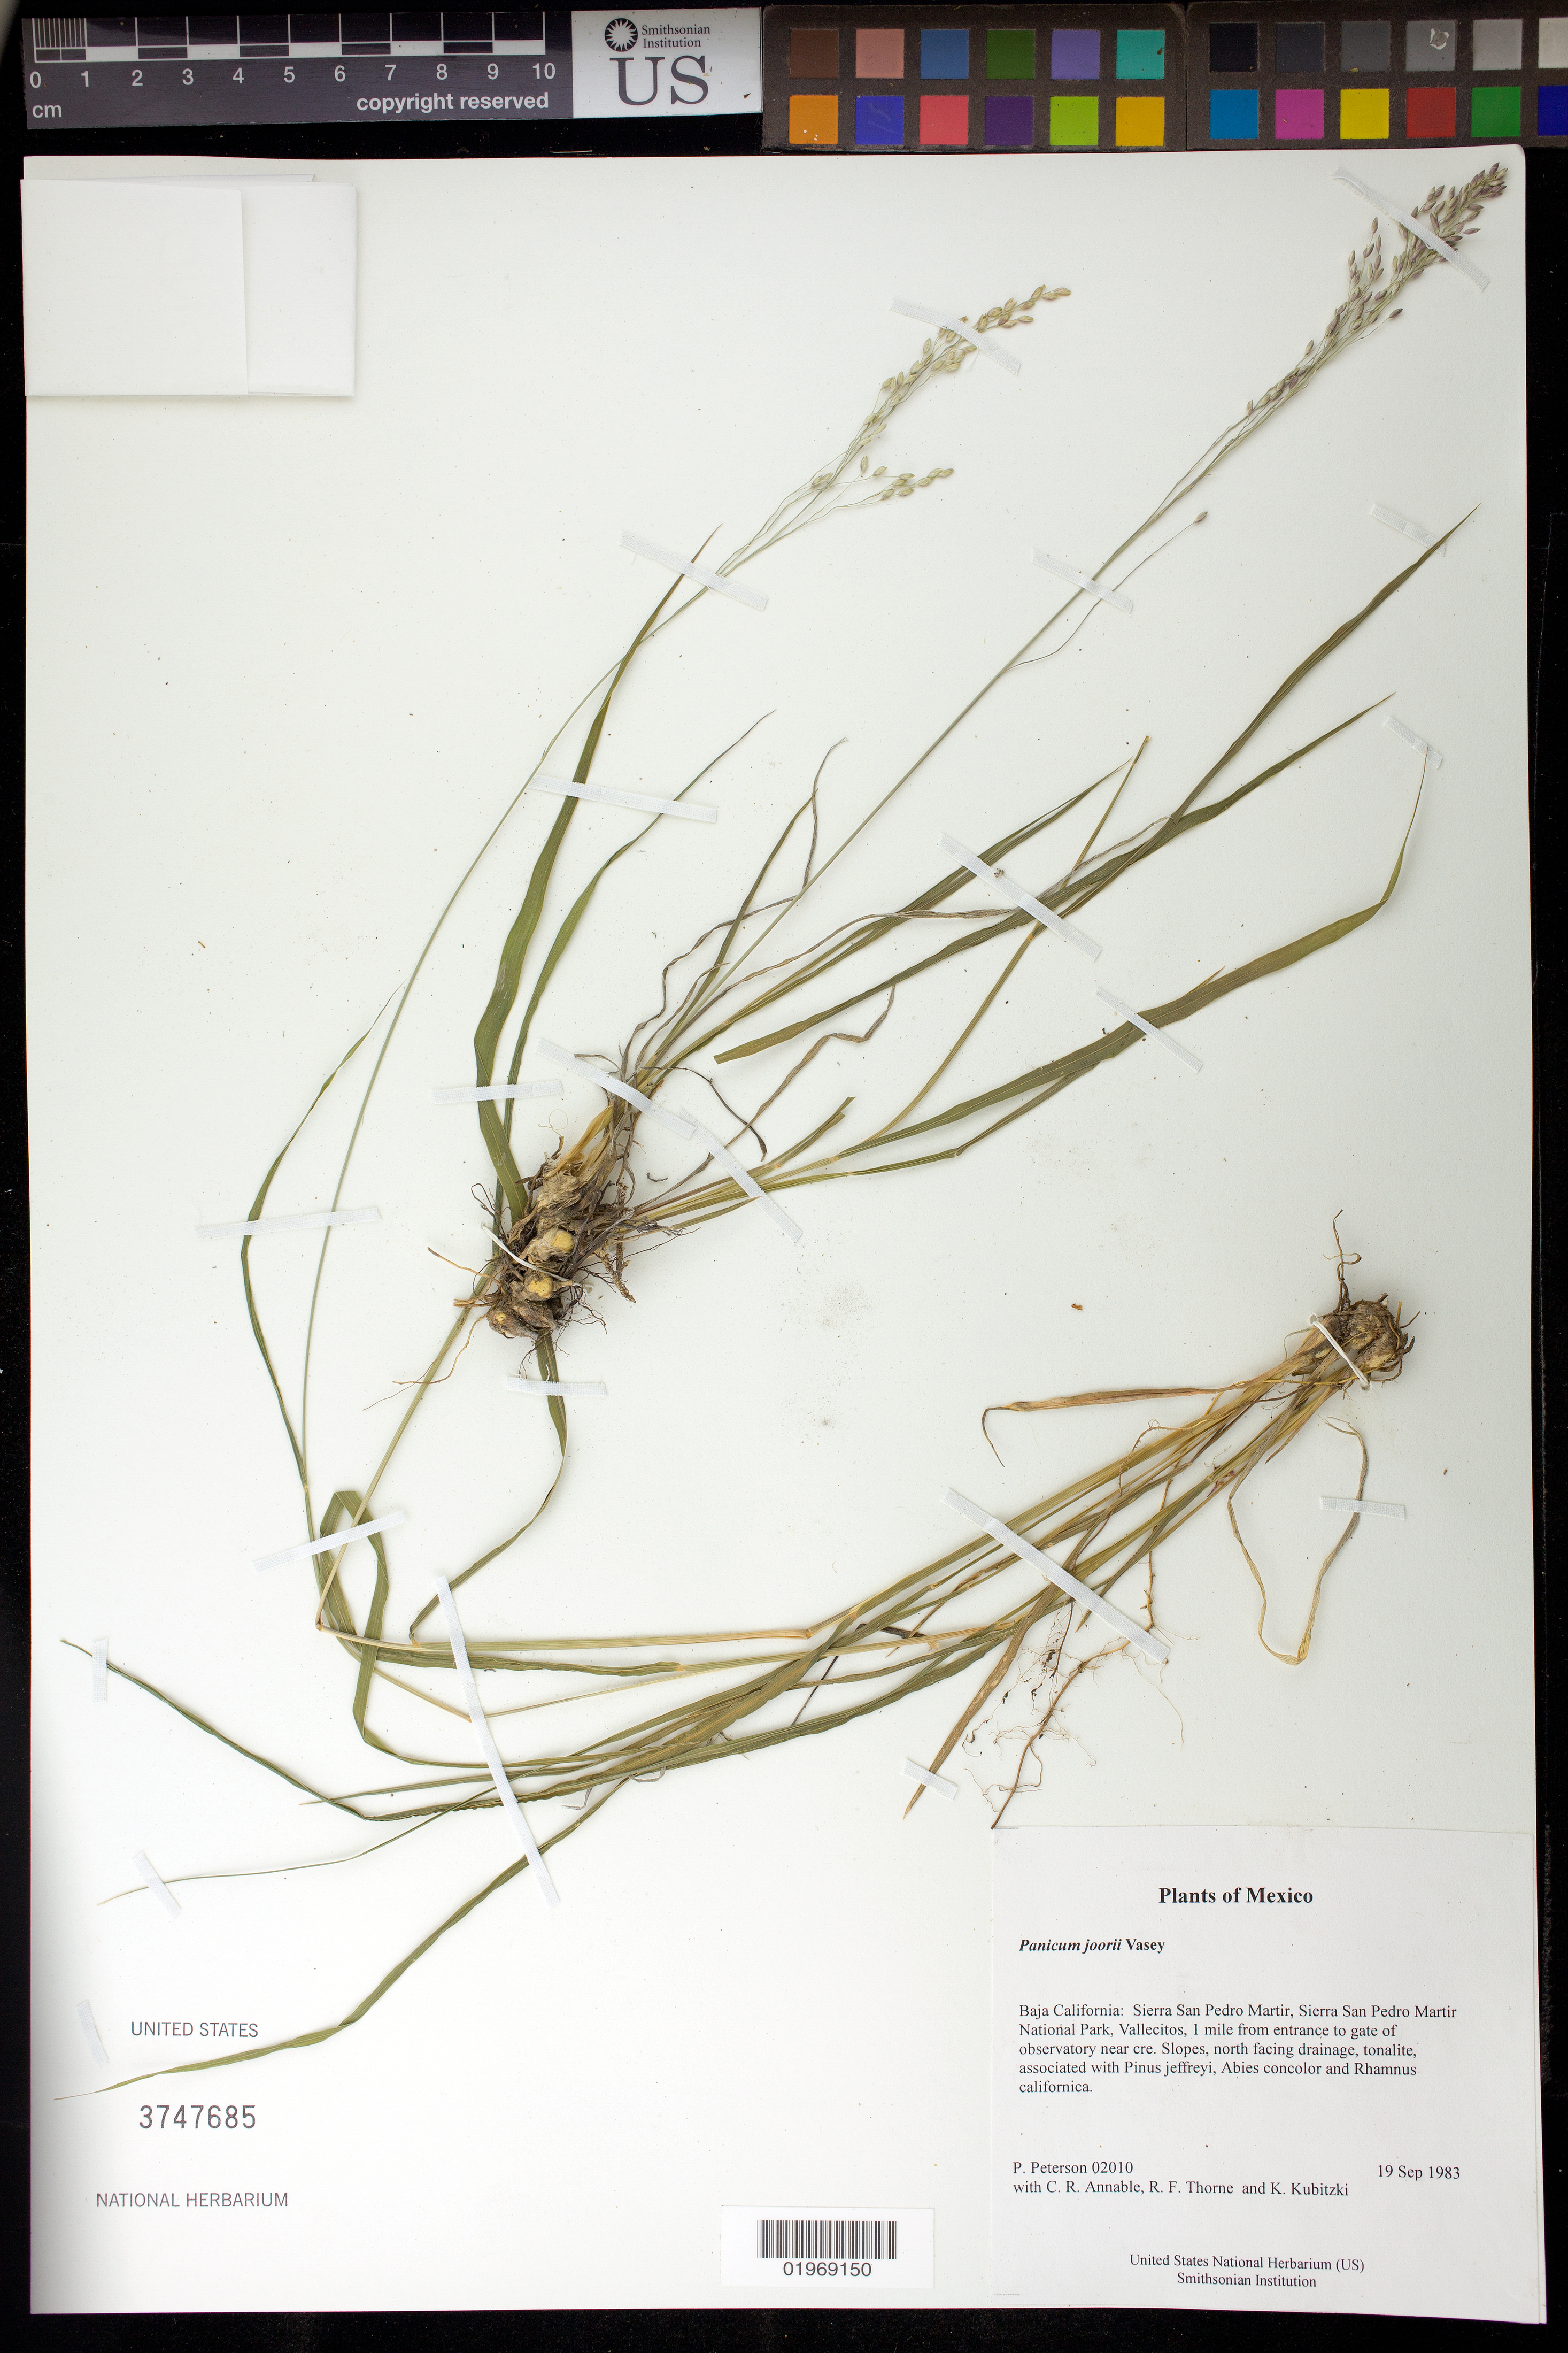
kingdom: Plantae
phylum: Tracheophyta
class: Liliopsida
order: Poales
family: Poaceae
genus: Dichanthelium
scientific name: Dichanthelium commutatum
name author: (Schult.) Gould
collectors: P. M. Peterson, C. R. Annable, R. F. Thorne & K. Kubitzki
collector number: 02010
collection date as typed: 19 Sep 1983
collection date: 1983-09-19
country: Mexico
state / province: Baja California Norte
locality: Sierra San Pedro Martir, Sierra San Pedro Martir National Park, Vallecitos, 1 mile from entrance to gate of observatory near cre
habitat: Slopes, north facing drainage, tonalite, associated with Pinus jeffreyi, Abies concolor and Rhamnus californica.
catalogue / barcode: US 3747685